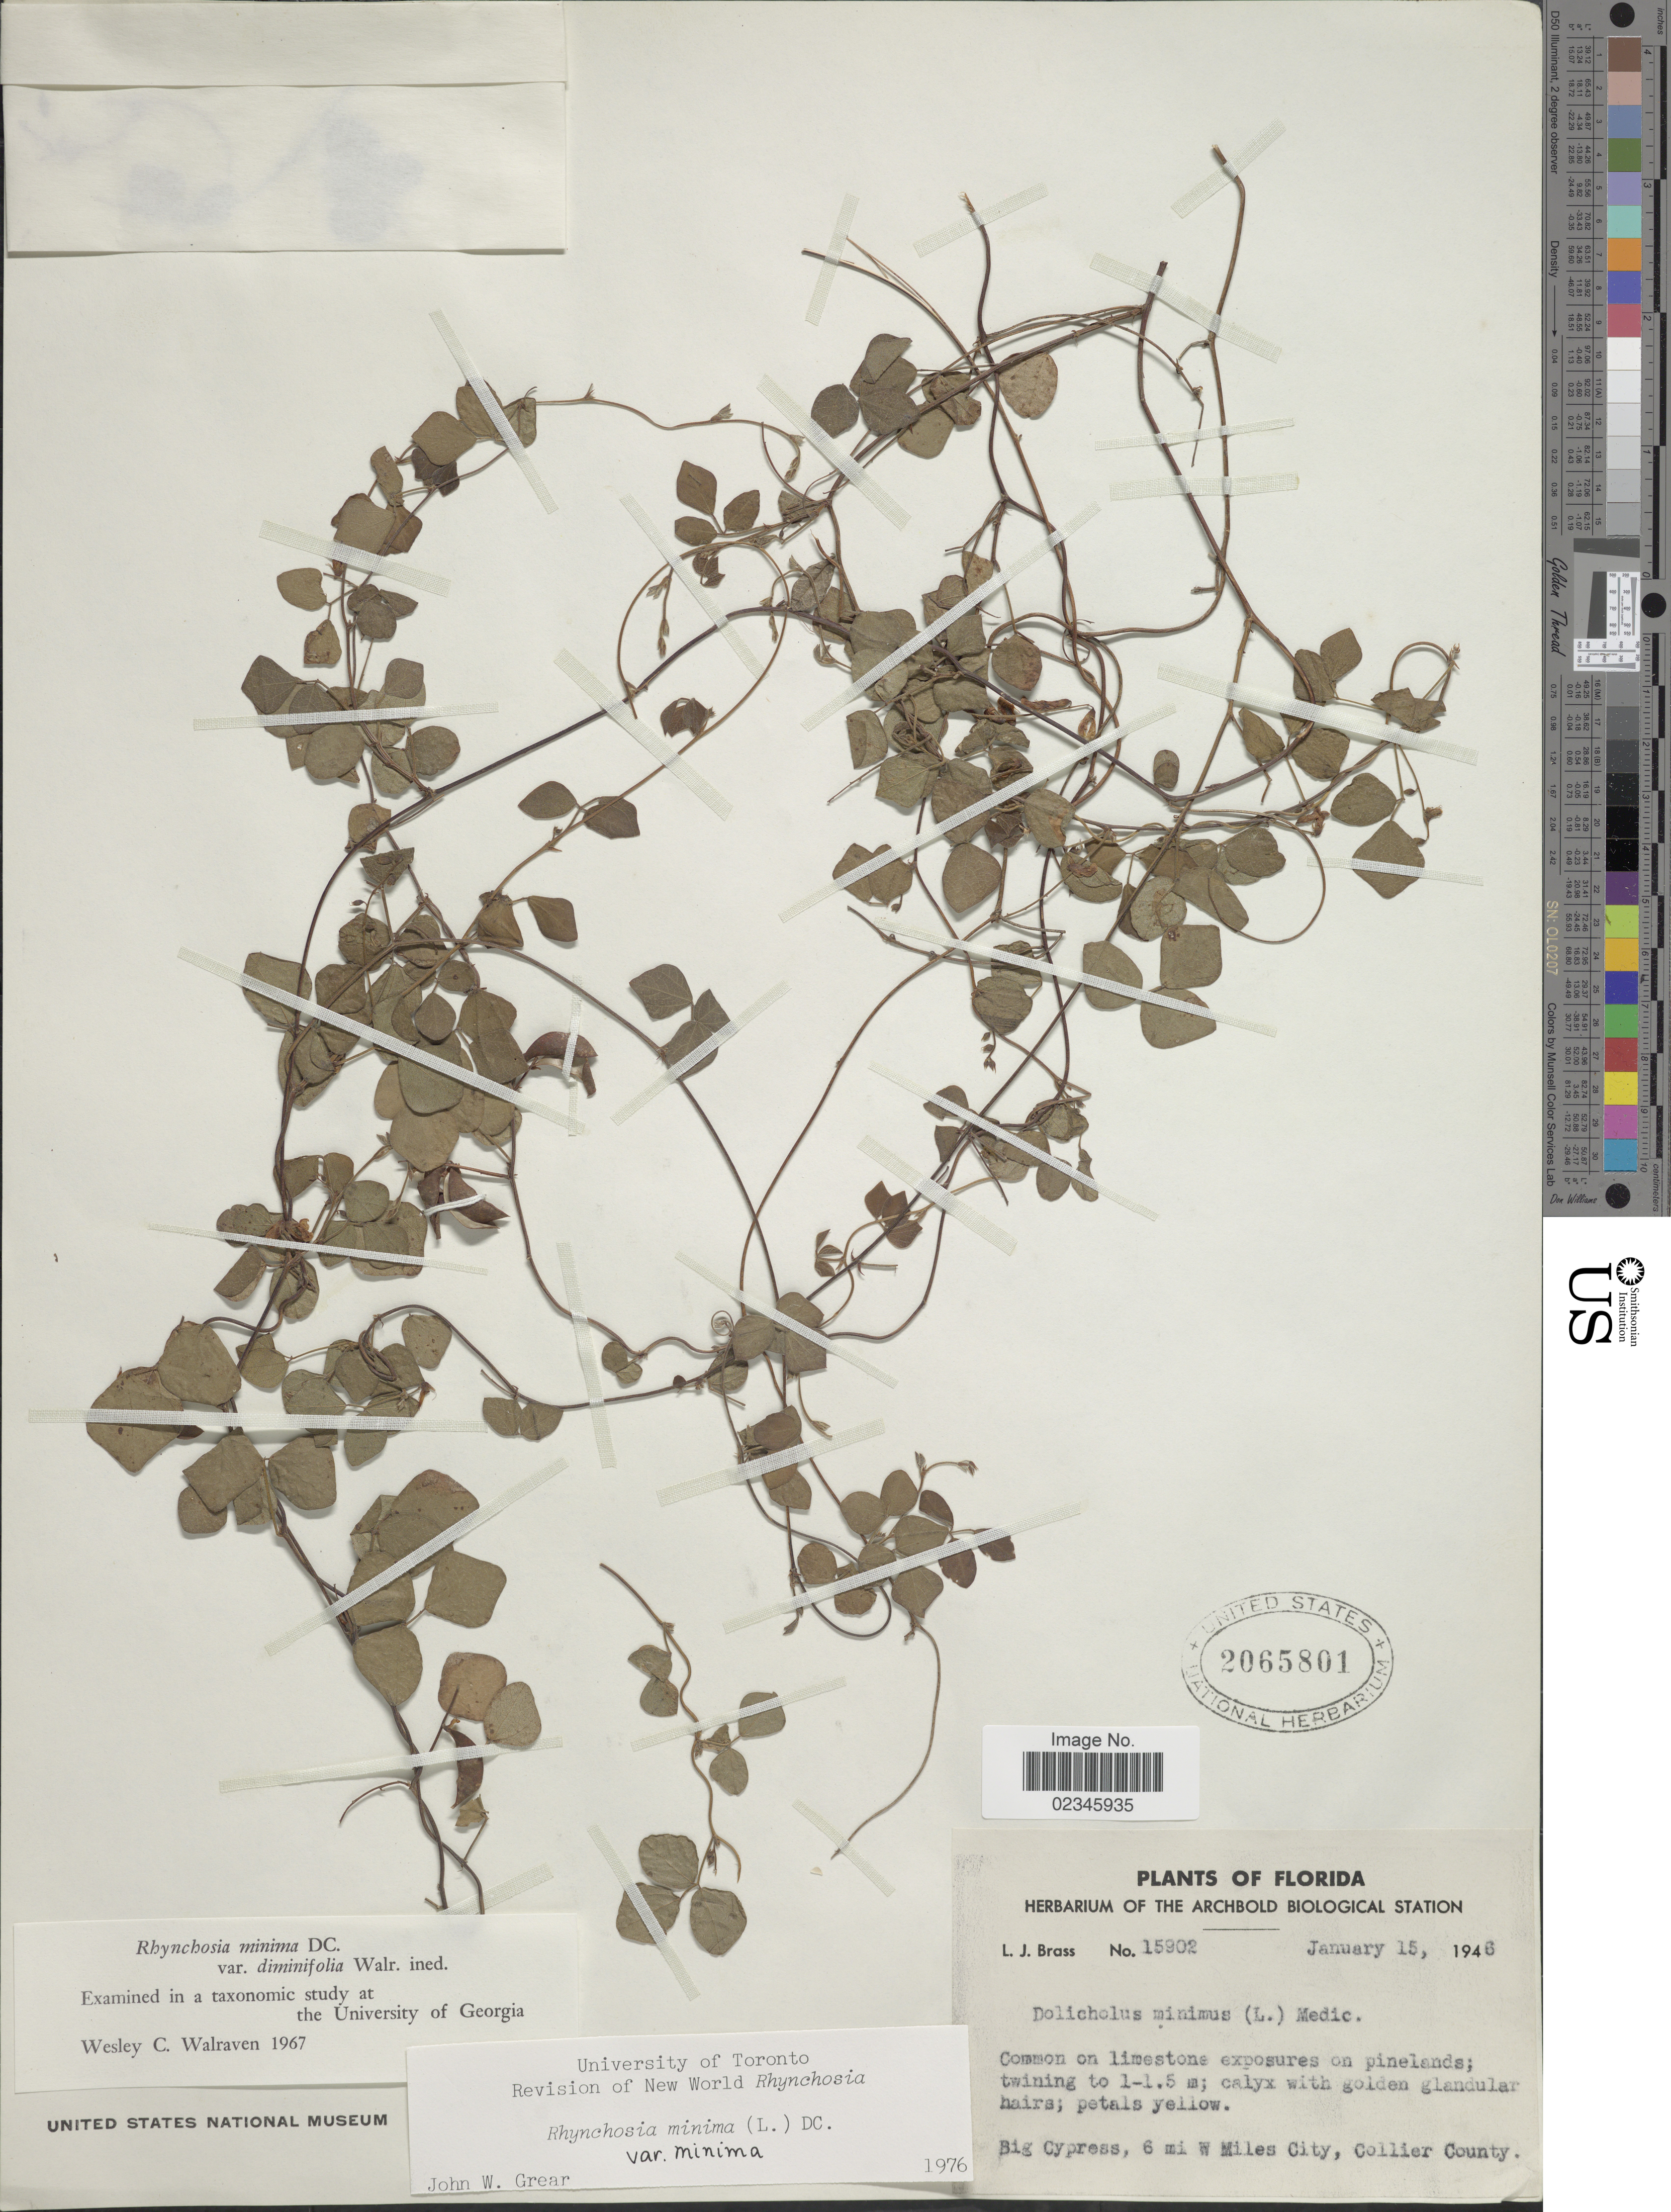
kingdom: Plantae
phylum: Tracheophyta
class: Magnoliopsida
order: Fabales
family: Fabaceae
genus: Rhynchosia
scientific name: Rhynchosia minima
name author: (L.) DC.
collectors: L. J. Brass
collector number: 15902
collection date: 1946-06-15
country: United States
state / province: Florida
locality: On limestone exposures on pinelands; Big Cypress, 6 mi W Miles City, Collier County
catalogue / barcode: US 2065801